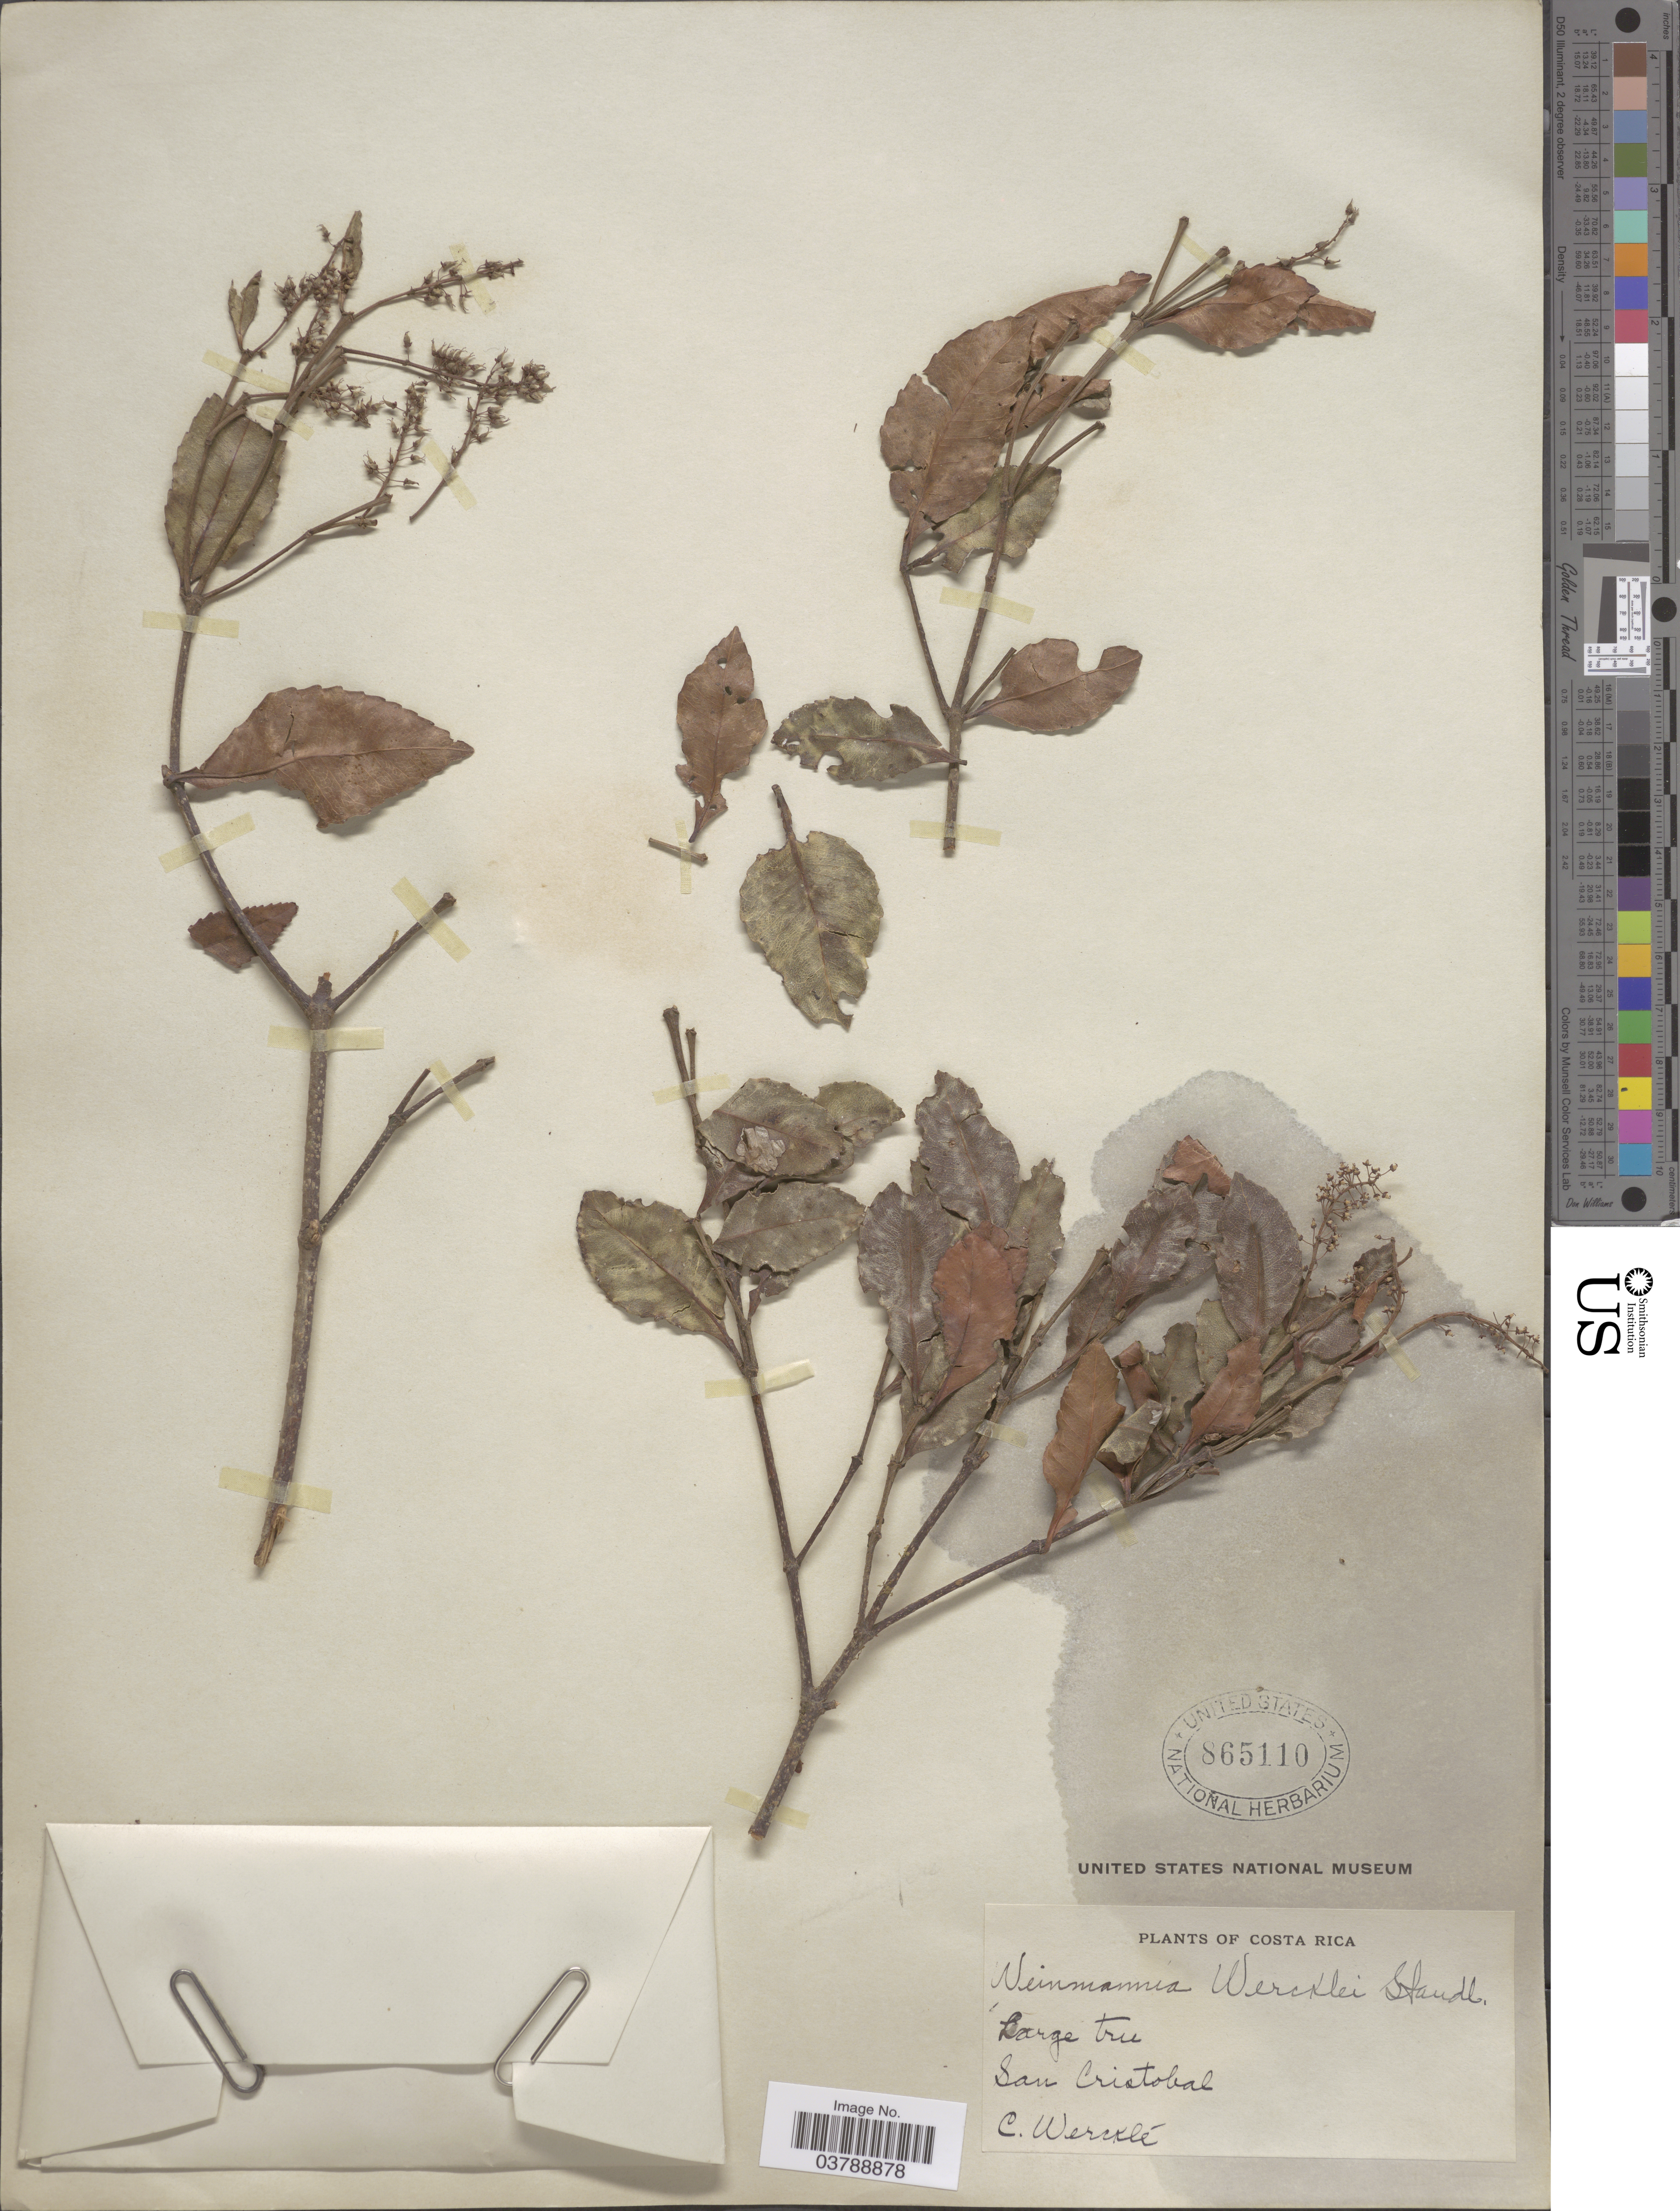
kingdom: Plantae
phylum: Tracheophyta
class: Magnoliopsida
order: Oxalidales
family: Cunoniaceae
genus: Weinmannia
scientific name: Weinmannia wercklei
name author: Standl.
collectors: C. Wercklé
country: Costa Rica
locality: San Cristobal.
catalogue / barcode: US 865110